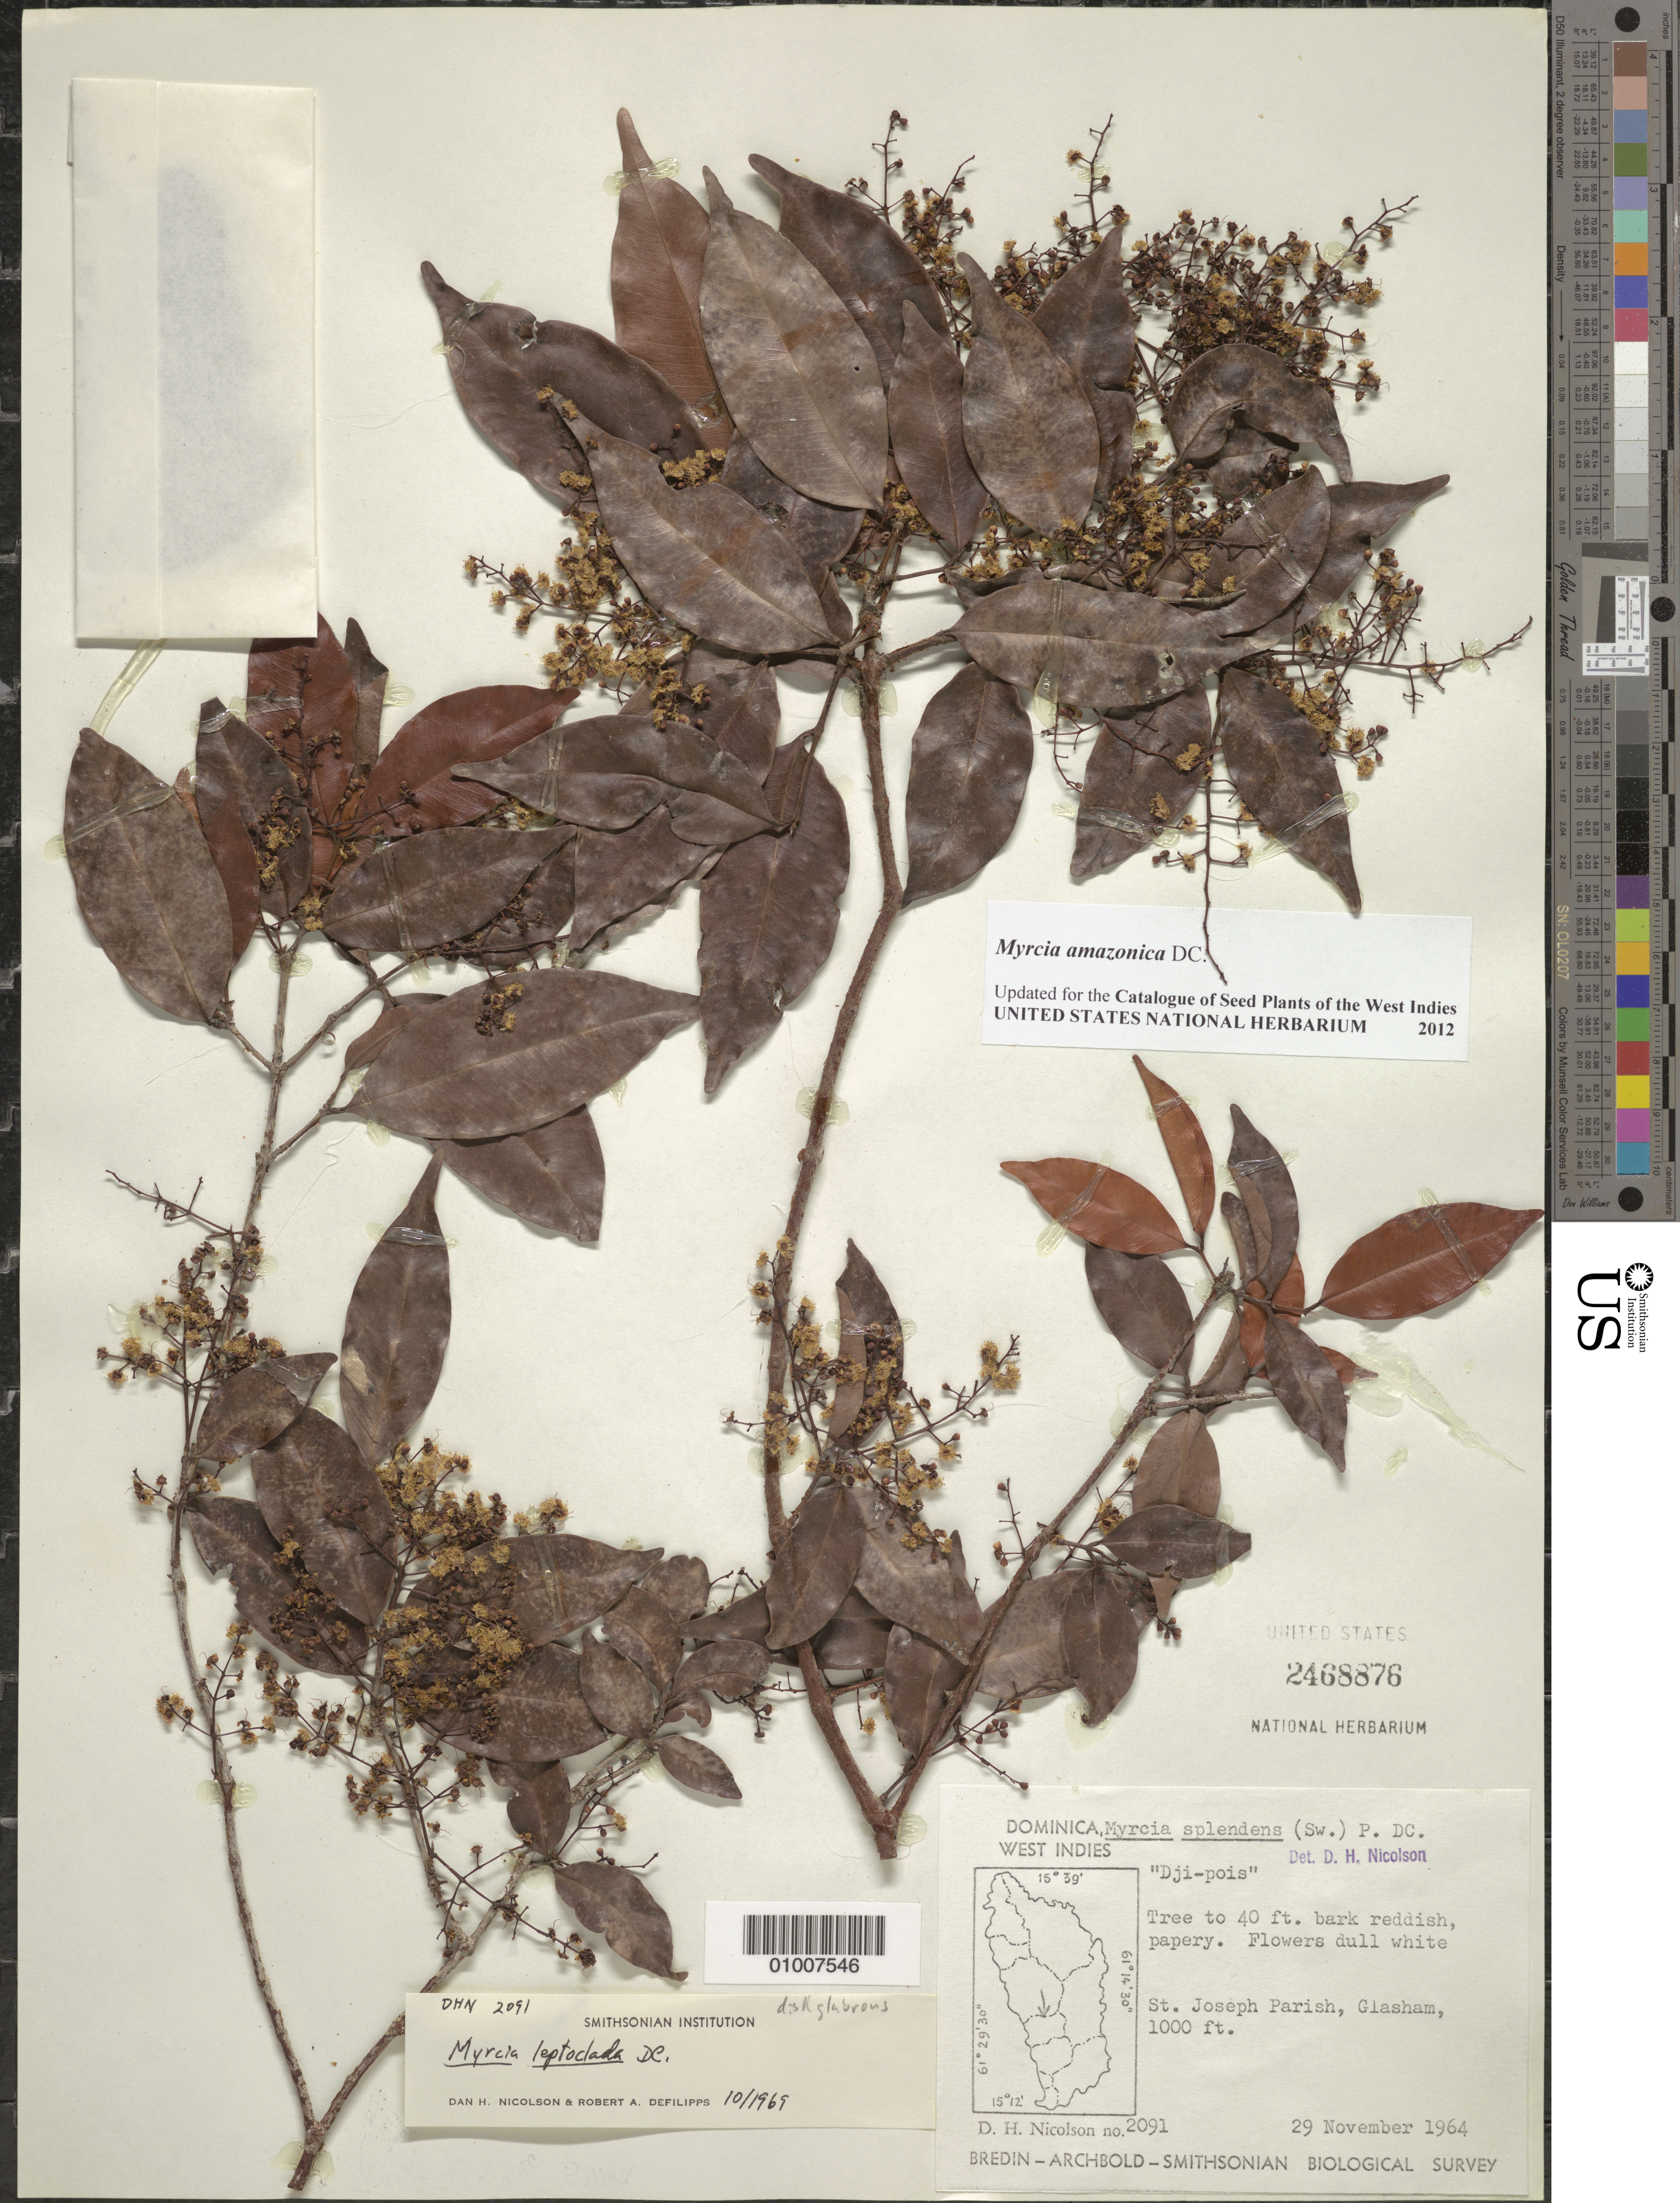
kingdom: Plantae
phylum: Tracheophyta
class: Magnoliopsida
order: Myrtales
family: Myrtaceae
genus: Myrcia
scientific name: Myrcia amazonica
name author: DC.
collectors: D. H. Nicolson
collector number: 2091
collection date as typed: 29 Nov 1964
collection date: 1964-11-29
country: Dominica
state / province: St. Joseph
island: Dominica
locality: Glasham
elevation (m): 305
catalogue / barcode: US 2468876